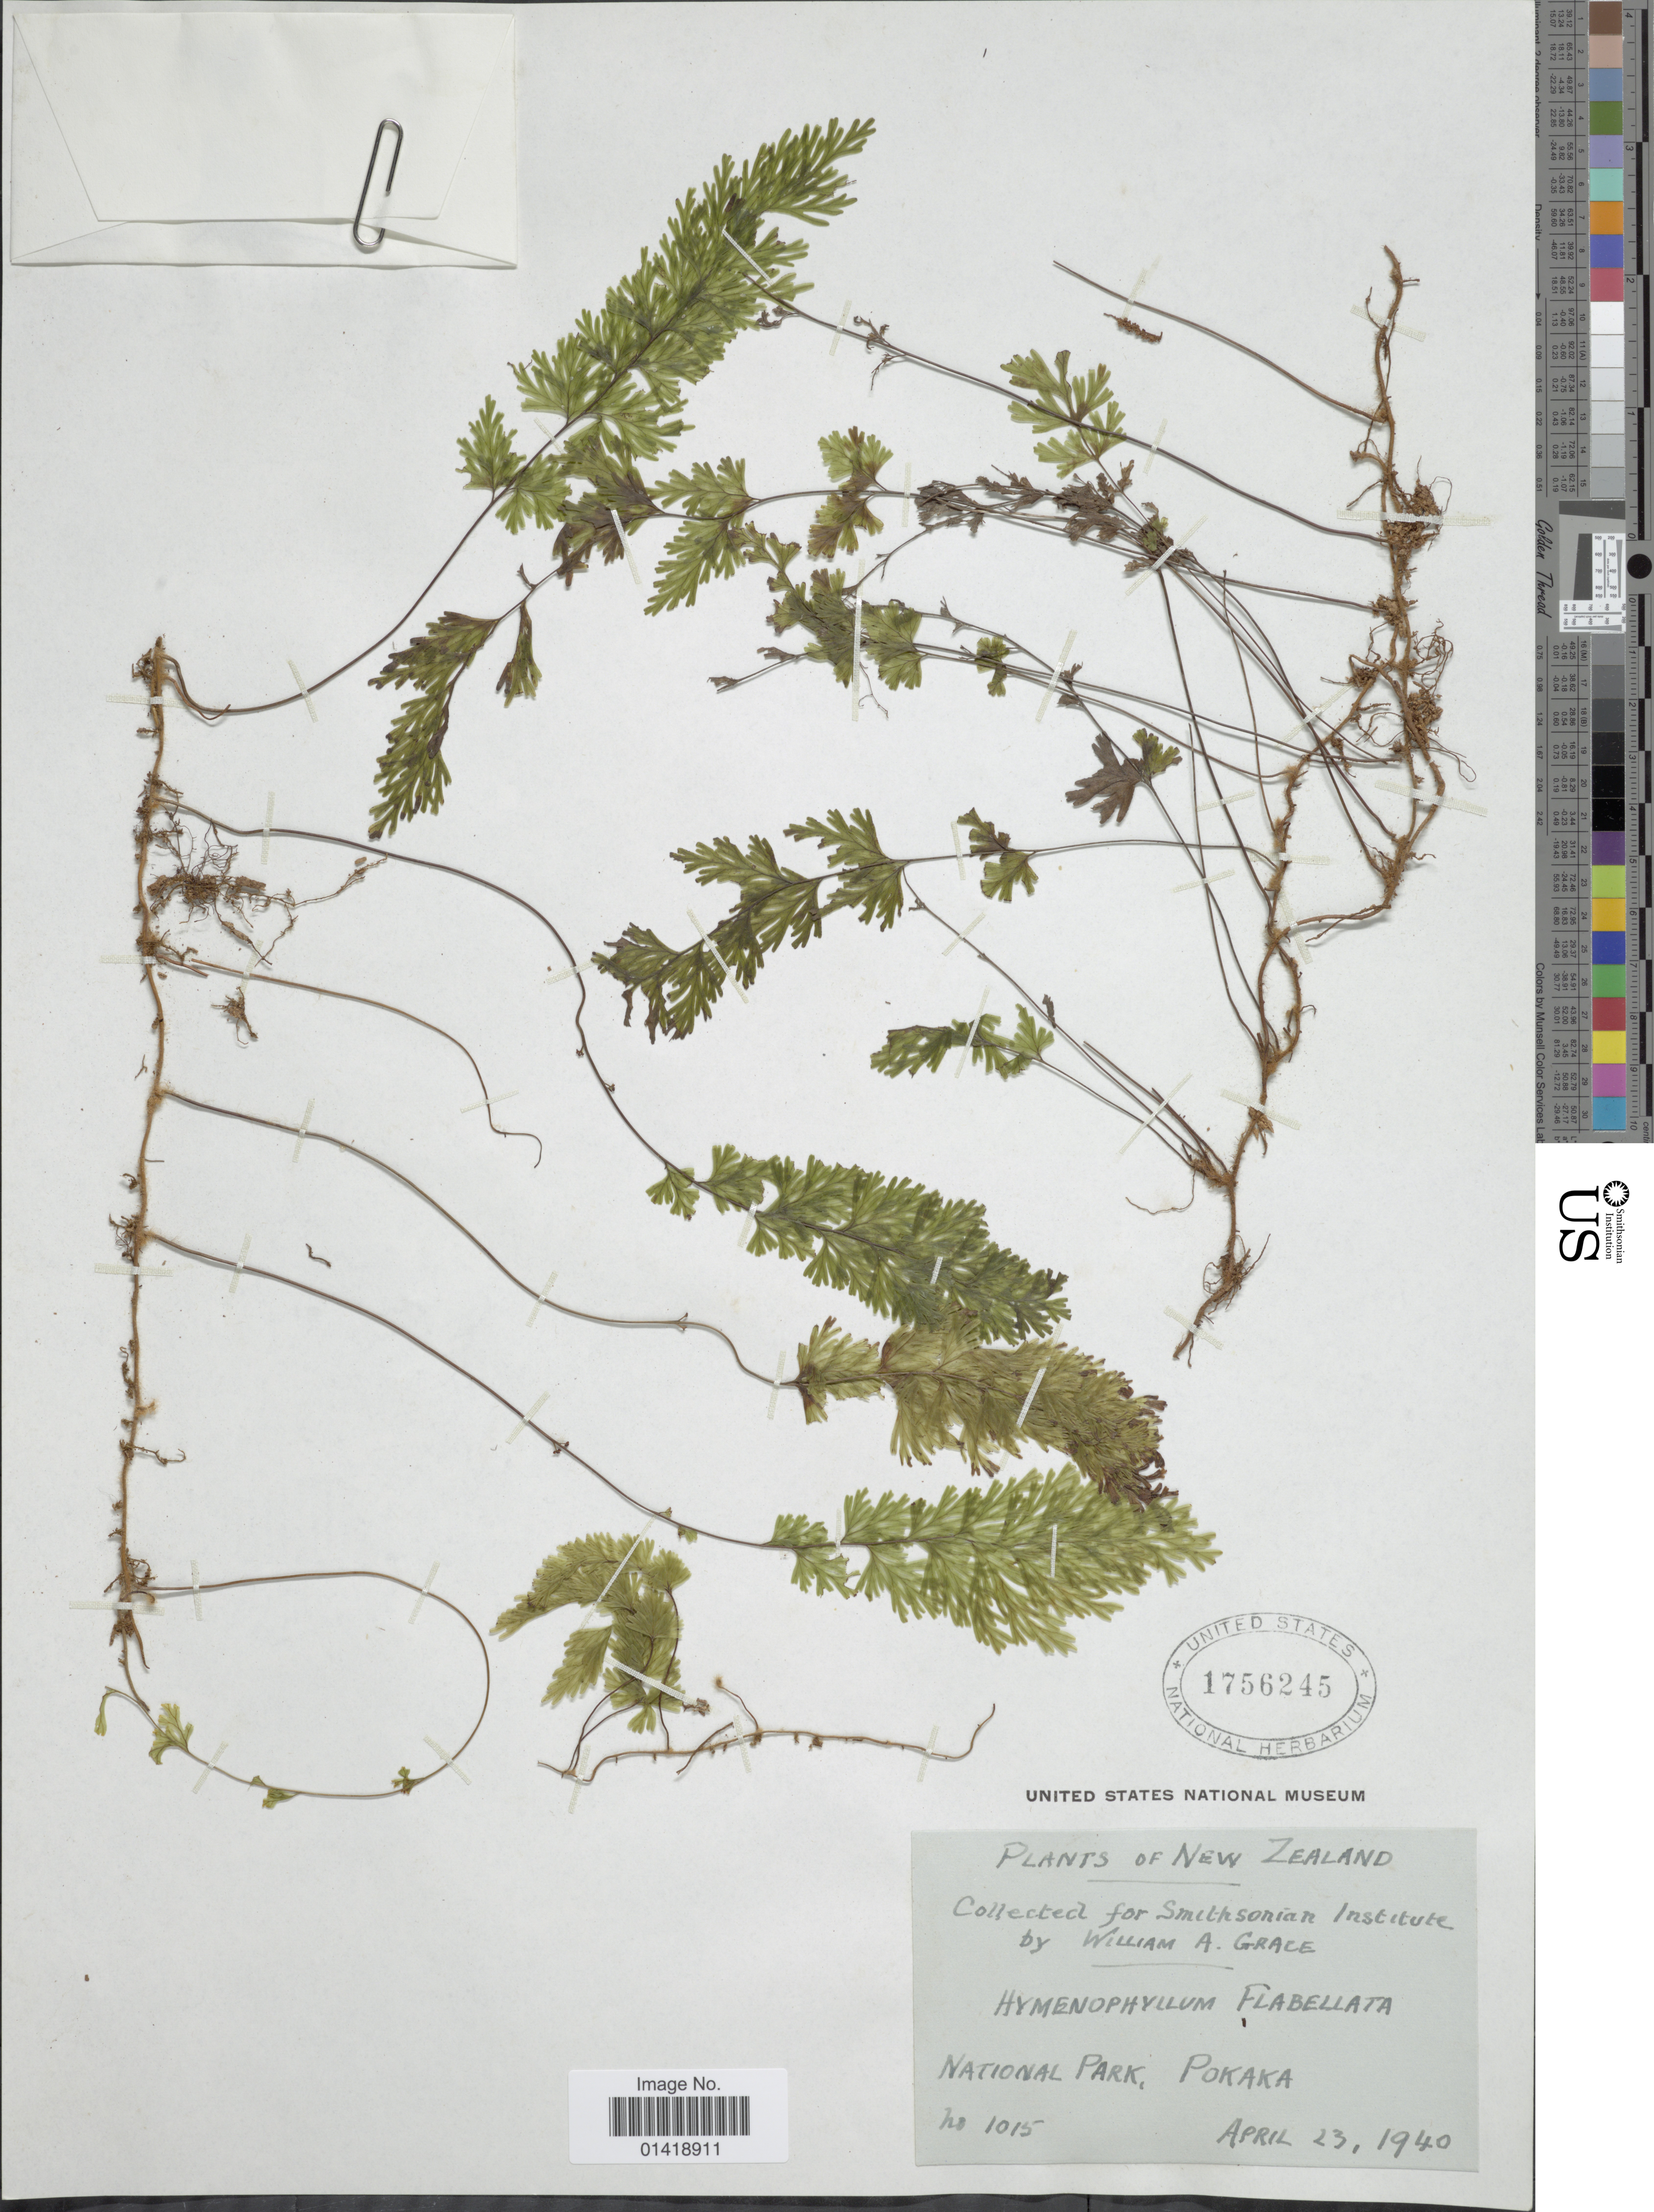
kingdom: Plantae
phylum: Tracheophyta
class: Polypodiopsida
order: Hymenophyllales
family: Hymenophyllaceae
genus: Hymenophyllum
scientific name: Hymenophyllum flabellatum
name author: Labill.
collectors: W. Grace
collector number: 1015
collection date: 1940-04-23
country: New Zealand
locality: National Park, Pokaka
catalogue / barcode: US 1756245